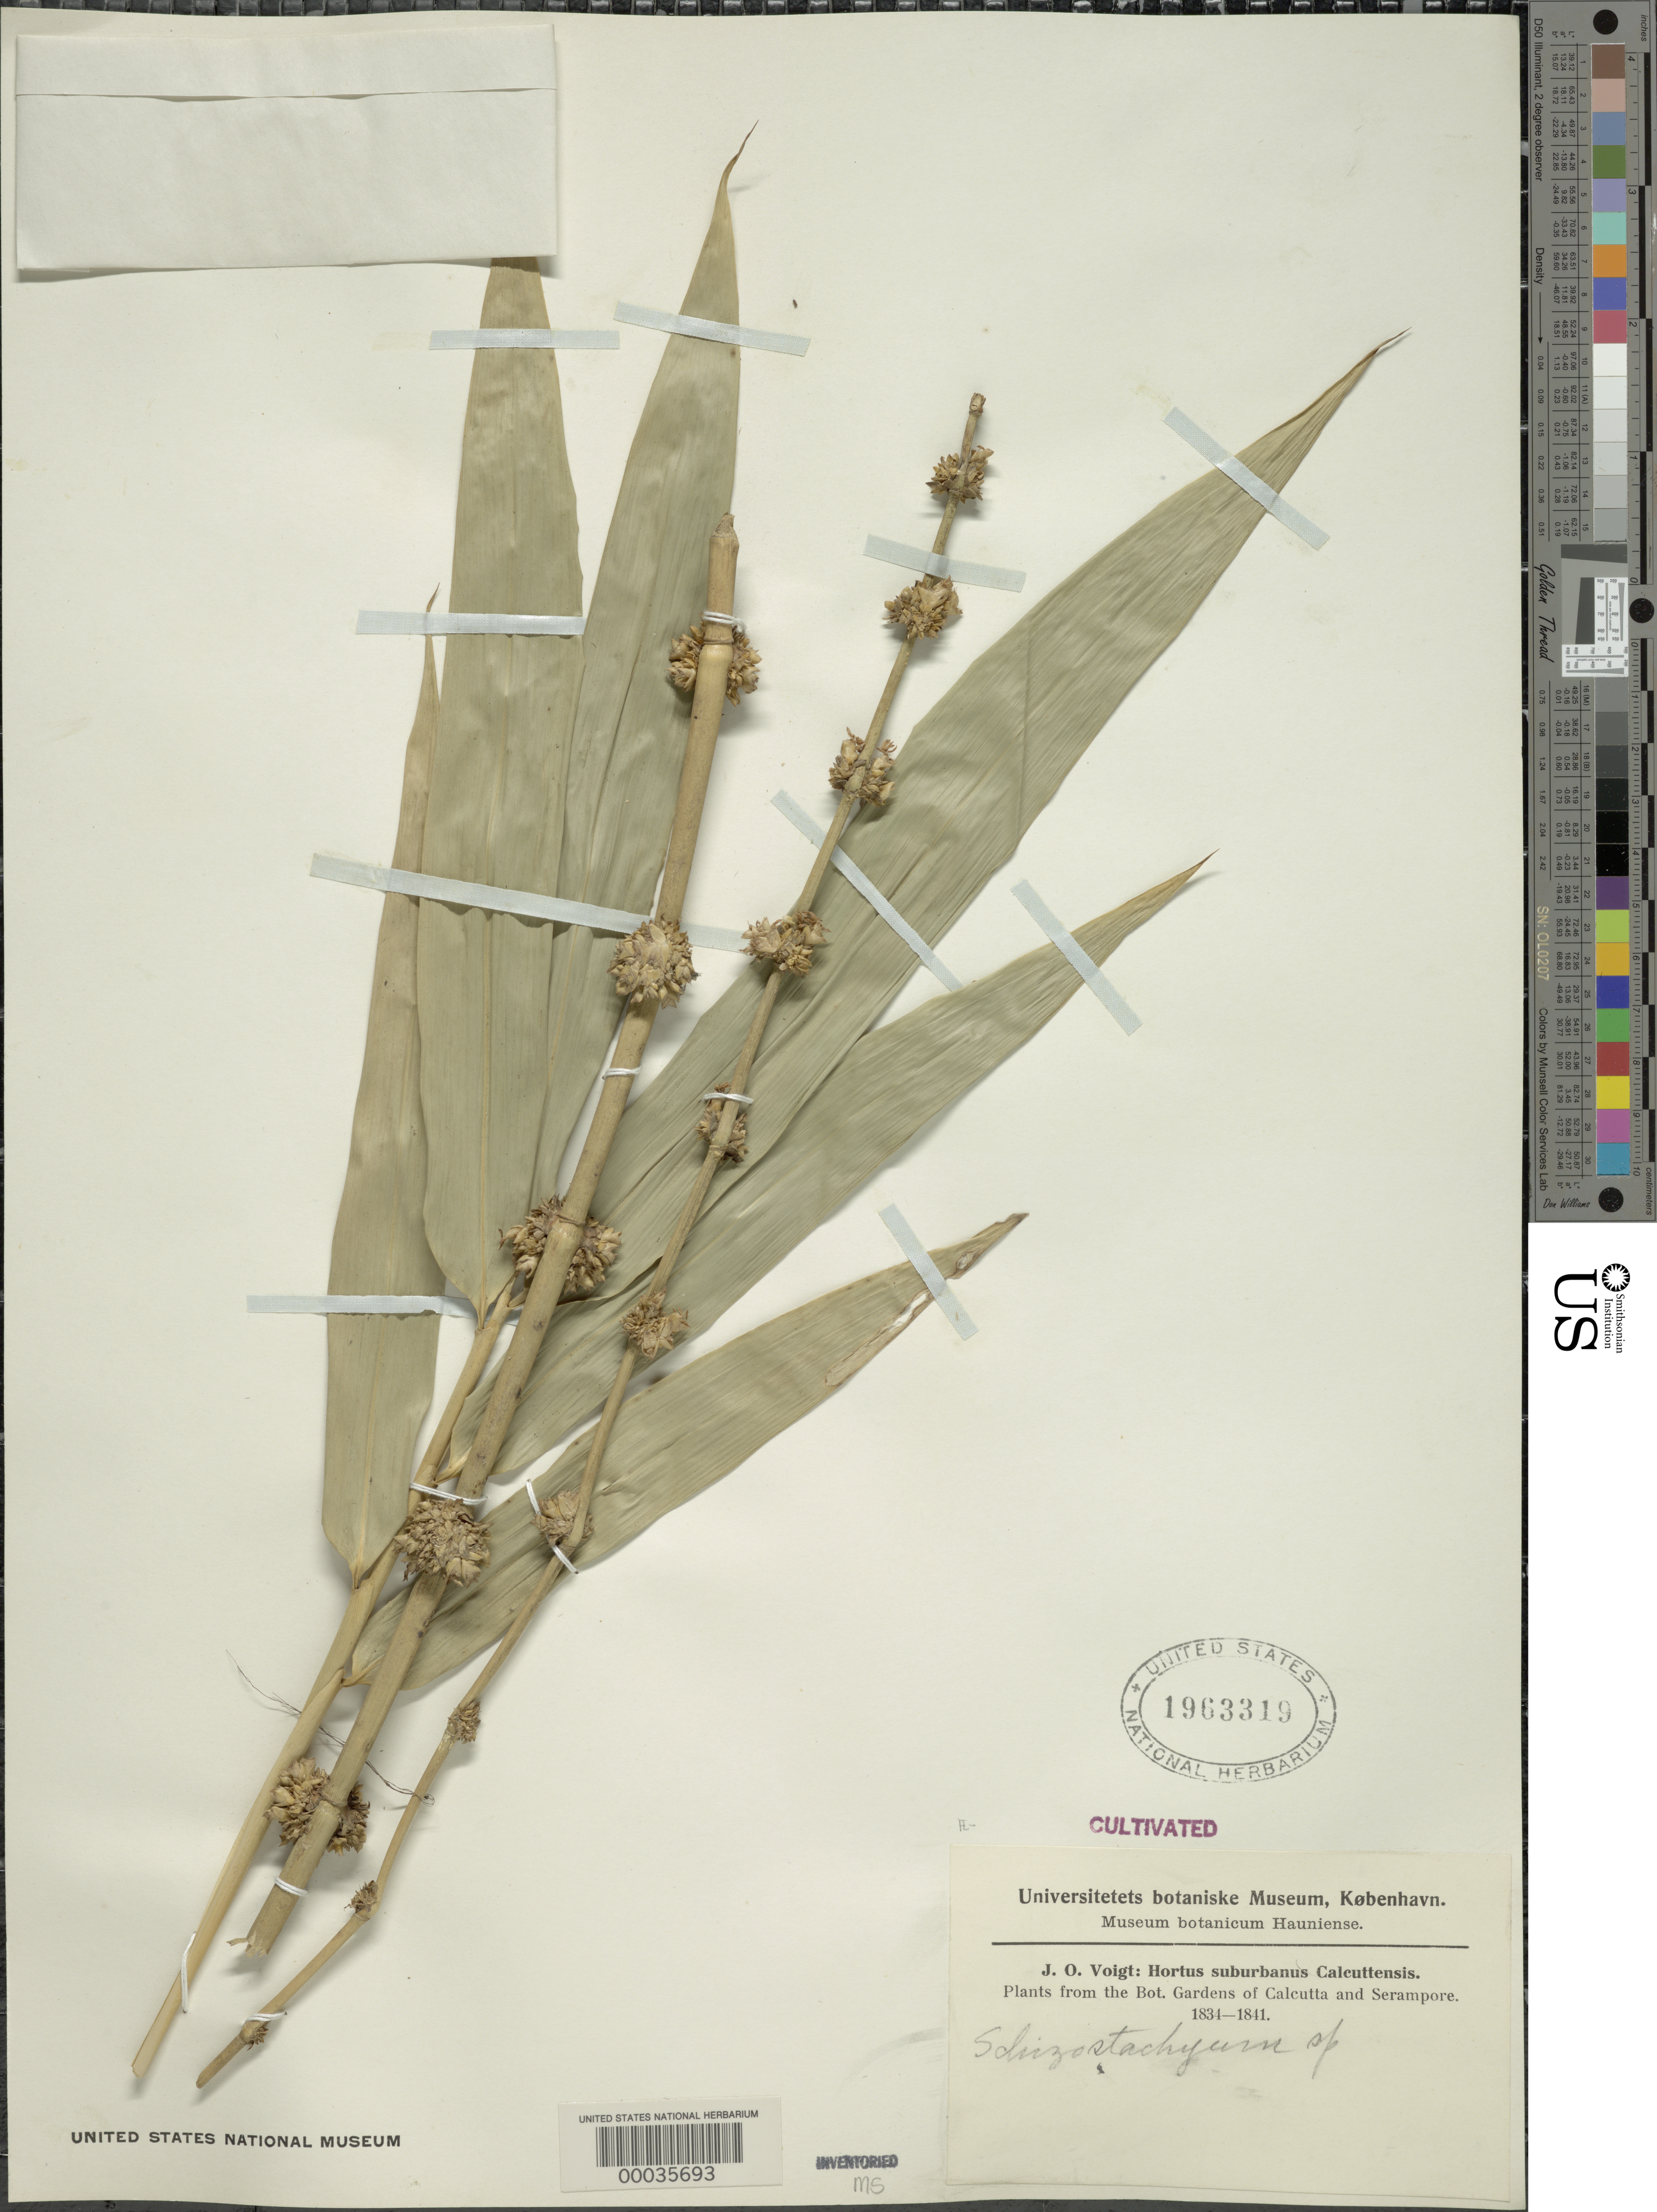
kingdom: Plantae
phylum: Tracheophyta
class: Liliopsida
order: Poales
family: Poaceae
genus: Dendrocalamus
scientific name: Dendrocalamus sp.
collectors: J. O. Voigt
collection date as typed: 1834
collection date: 1834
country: India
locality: Botanic gardens of calcutta, serampore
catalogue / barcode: US 1963319